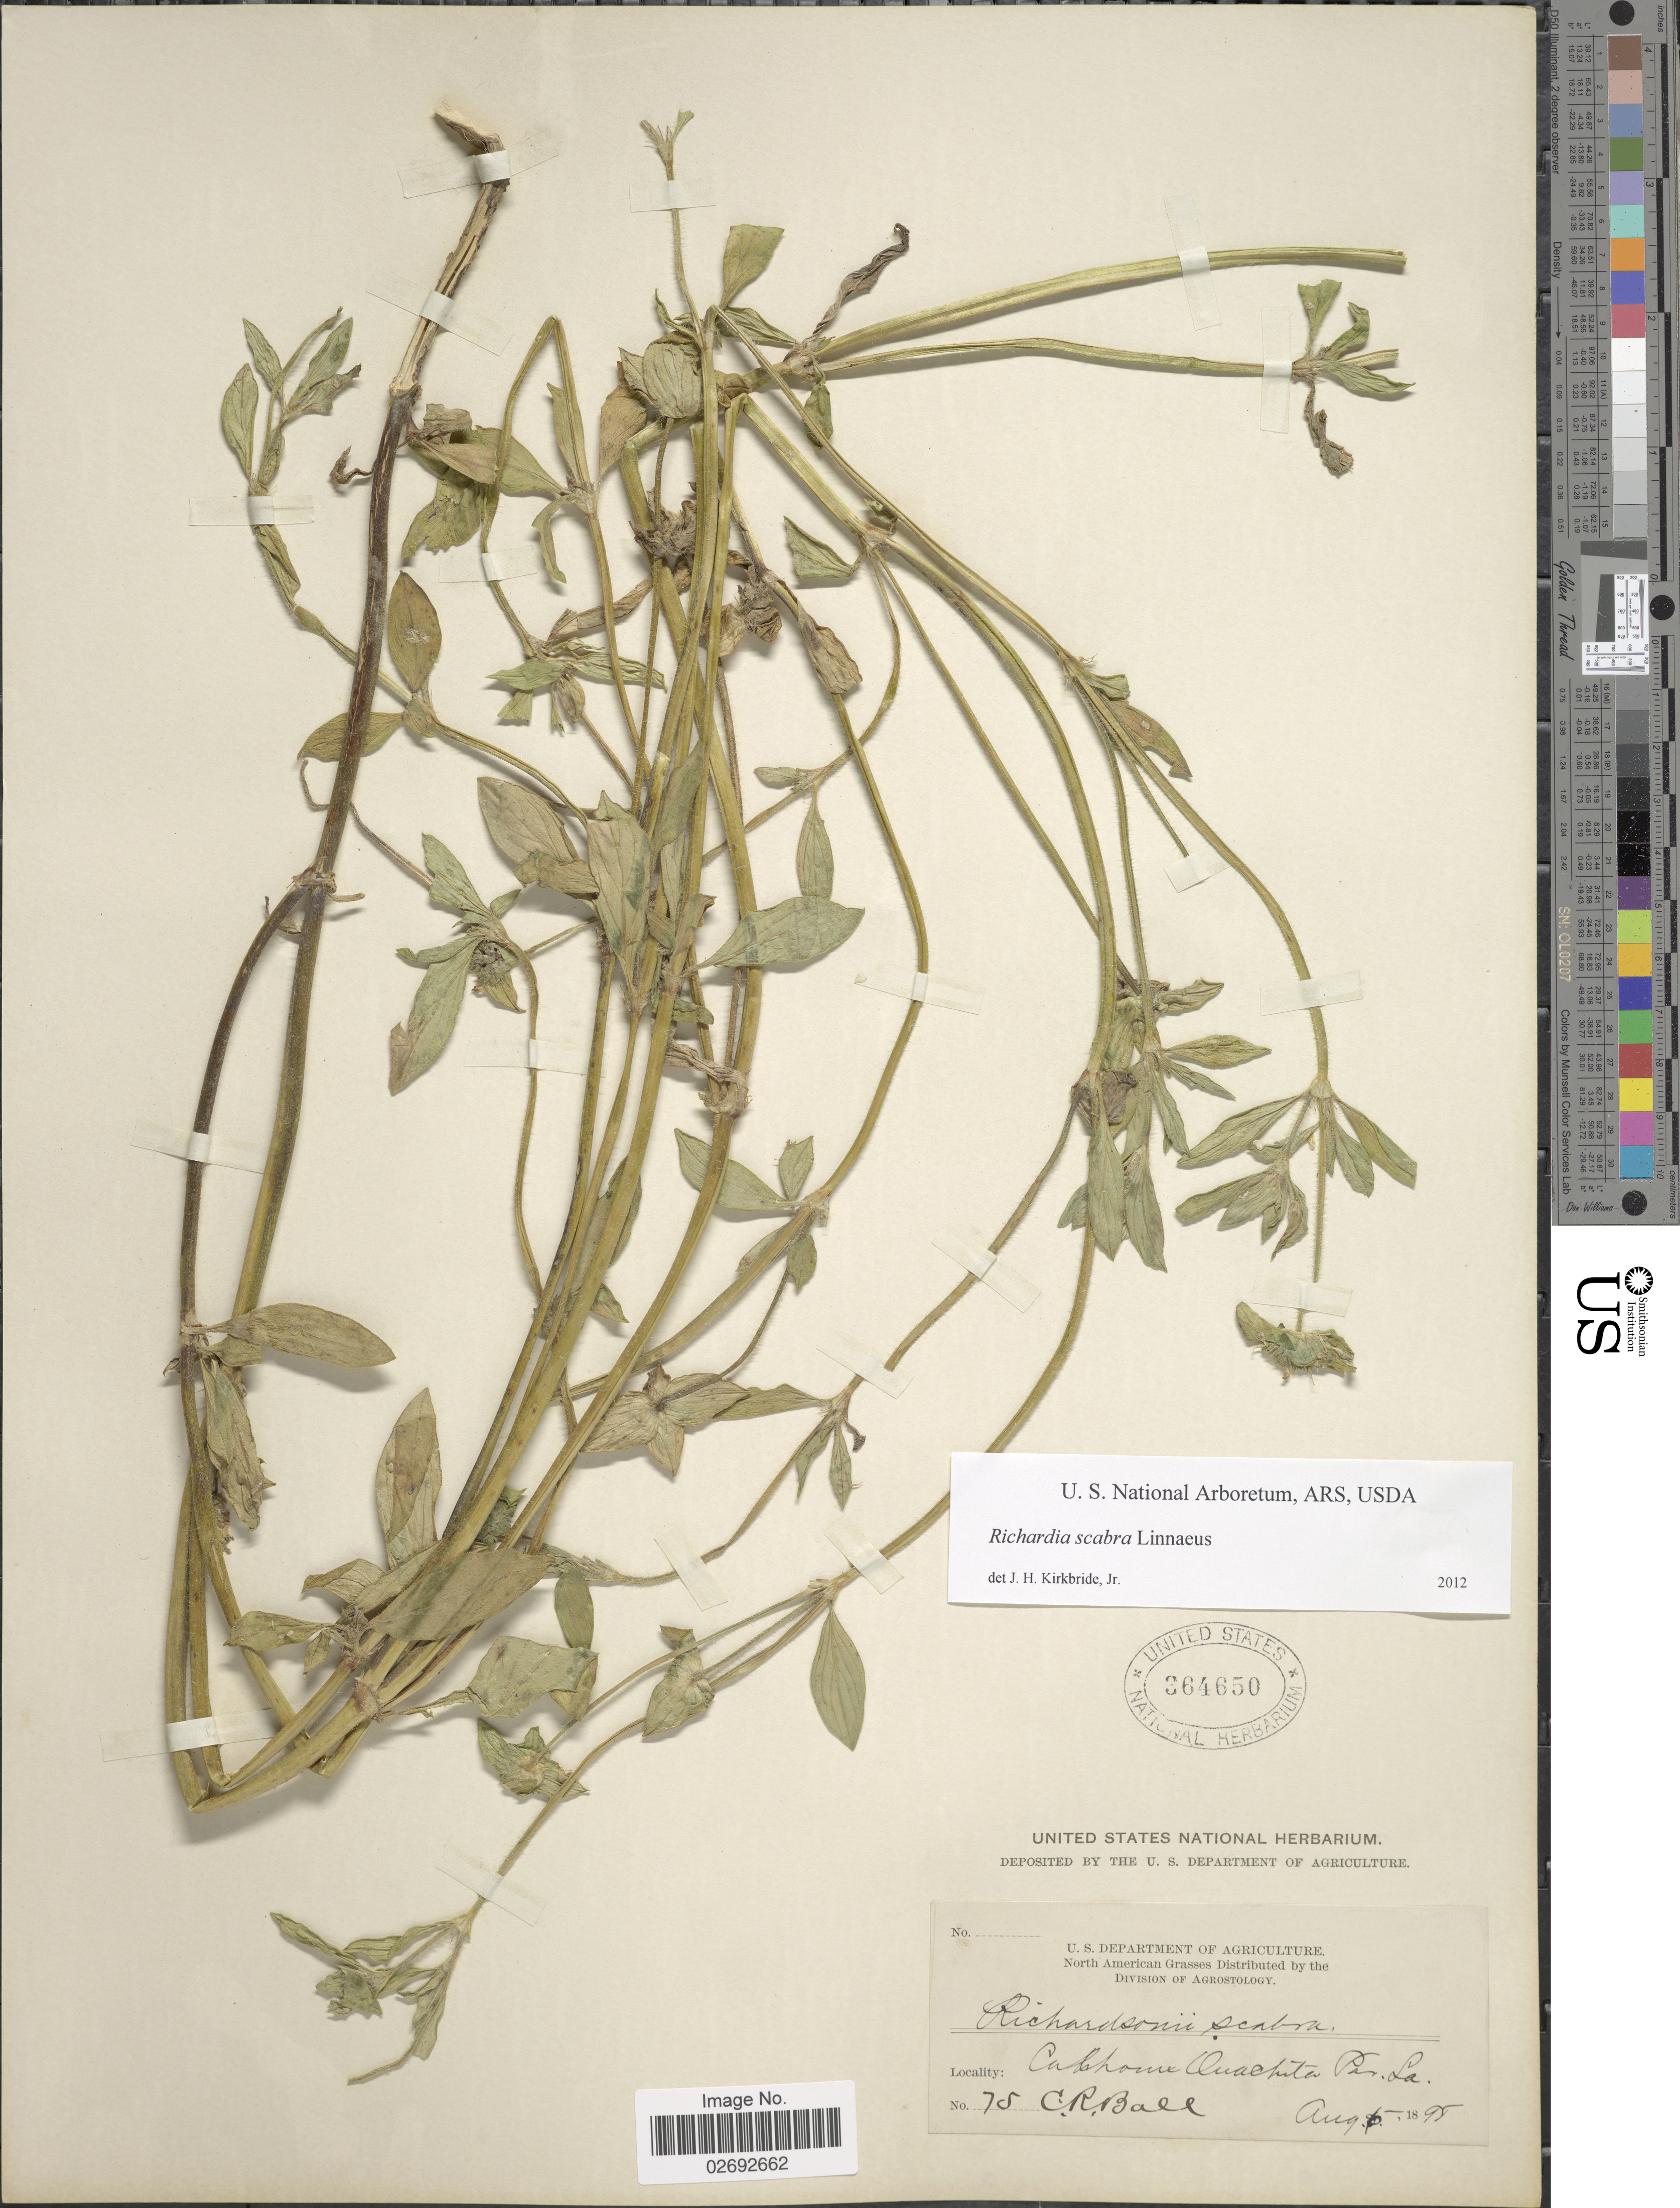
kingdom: Plantae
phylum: Tracheophyta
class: Magnoliopsida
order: Gentianales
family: Rubiaceae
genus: Richardia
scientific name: Richardia scabra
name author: L.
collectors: C. R. Ball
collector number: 78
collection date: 1898-08-05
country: United States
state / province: Louisiana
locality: Calhoun Ouachita Par. La.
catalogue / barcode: US 364650